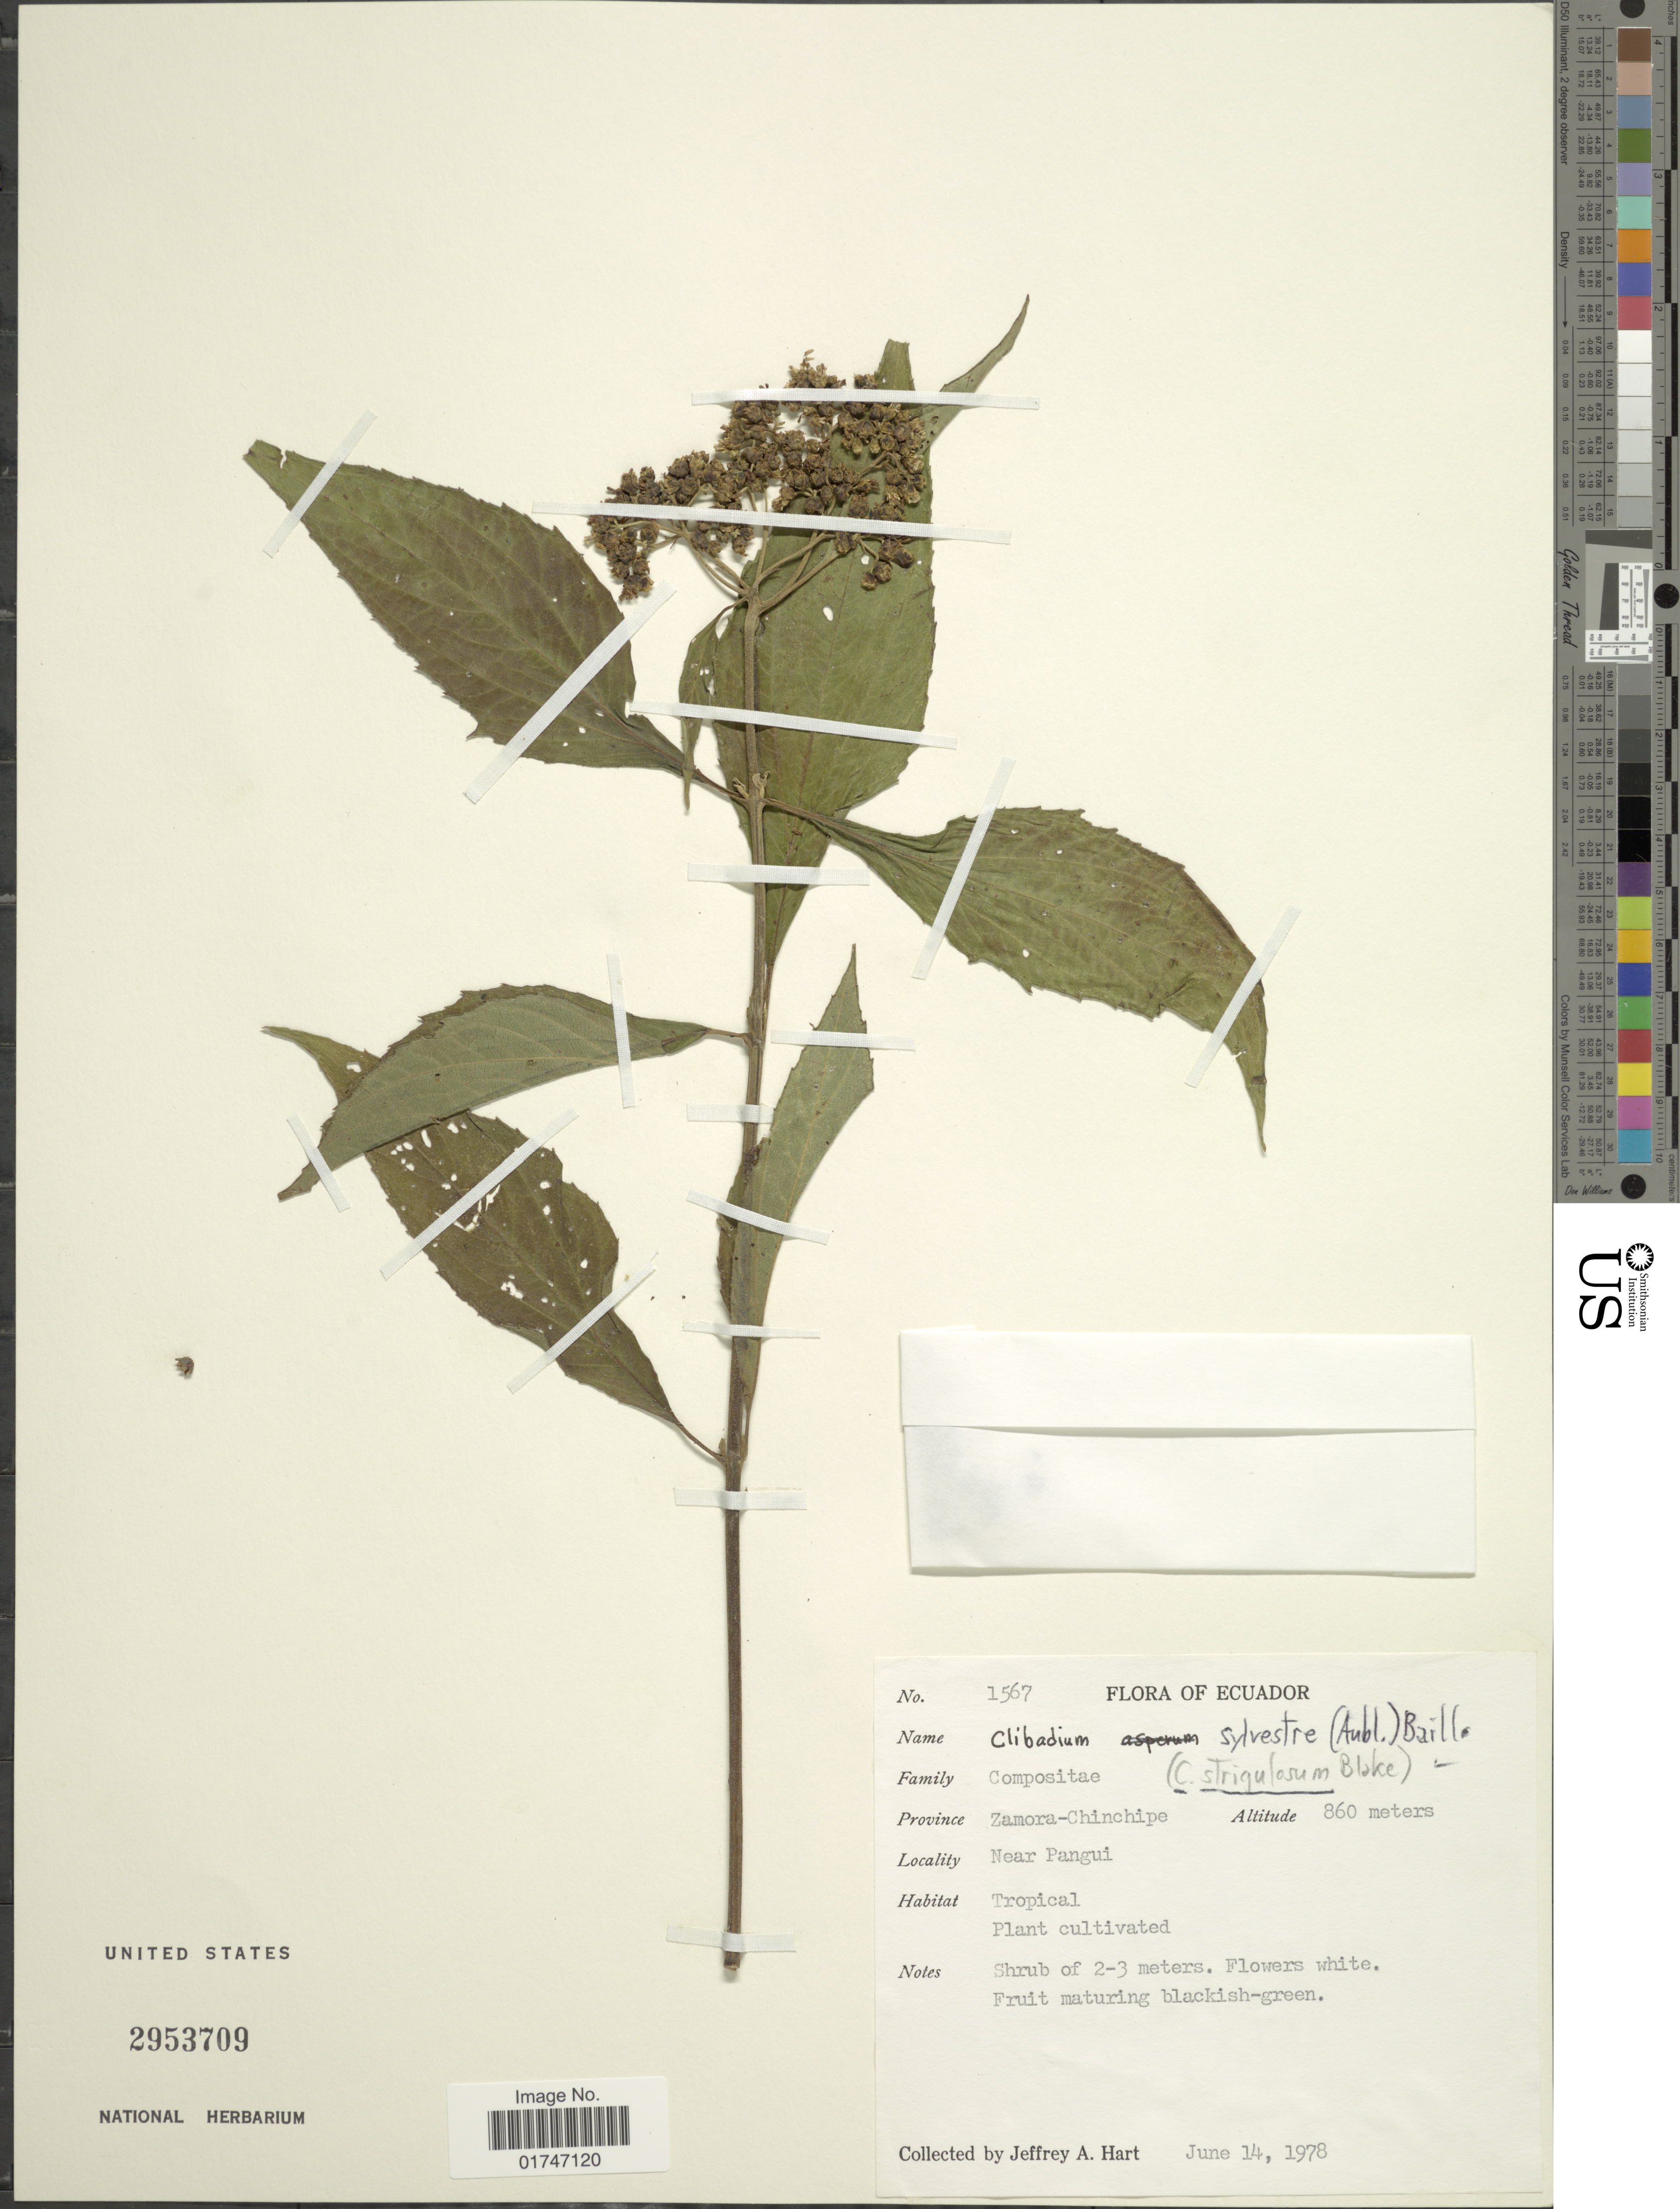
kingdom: Plantae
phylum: Tracheophyta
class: Magnoliopsida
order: Asterales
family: Asteraceae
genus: Clibadium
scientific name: Clibadium sylvestre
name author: (Aubl.) Baill.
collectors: J. A. Hart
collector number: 1567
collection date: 1978-06-14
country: Ecuador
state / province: Zamora-Chinchipe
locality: Province Zamora-Chinchipe. Near Pangui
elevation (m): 860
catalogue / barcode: US 2953709